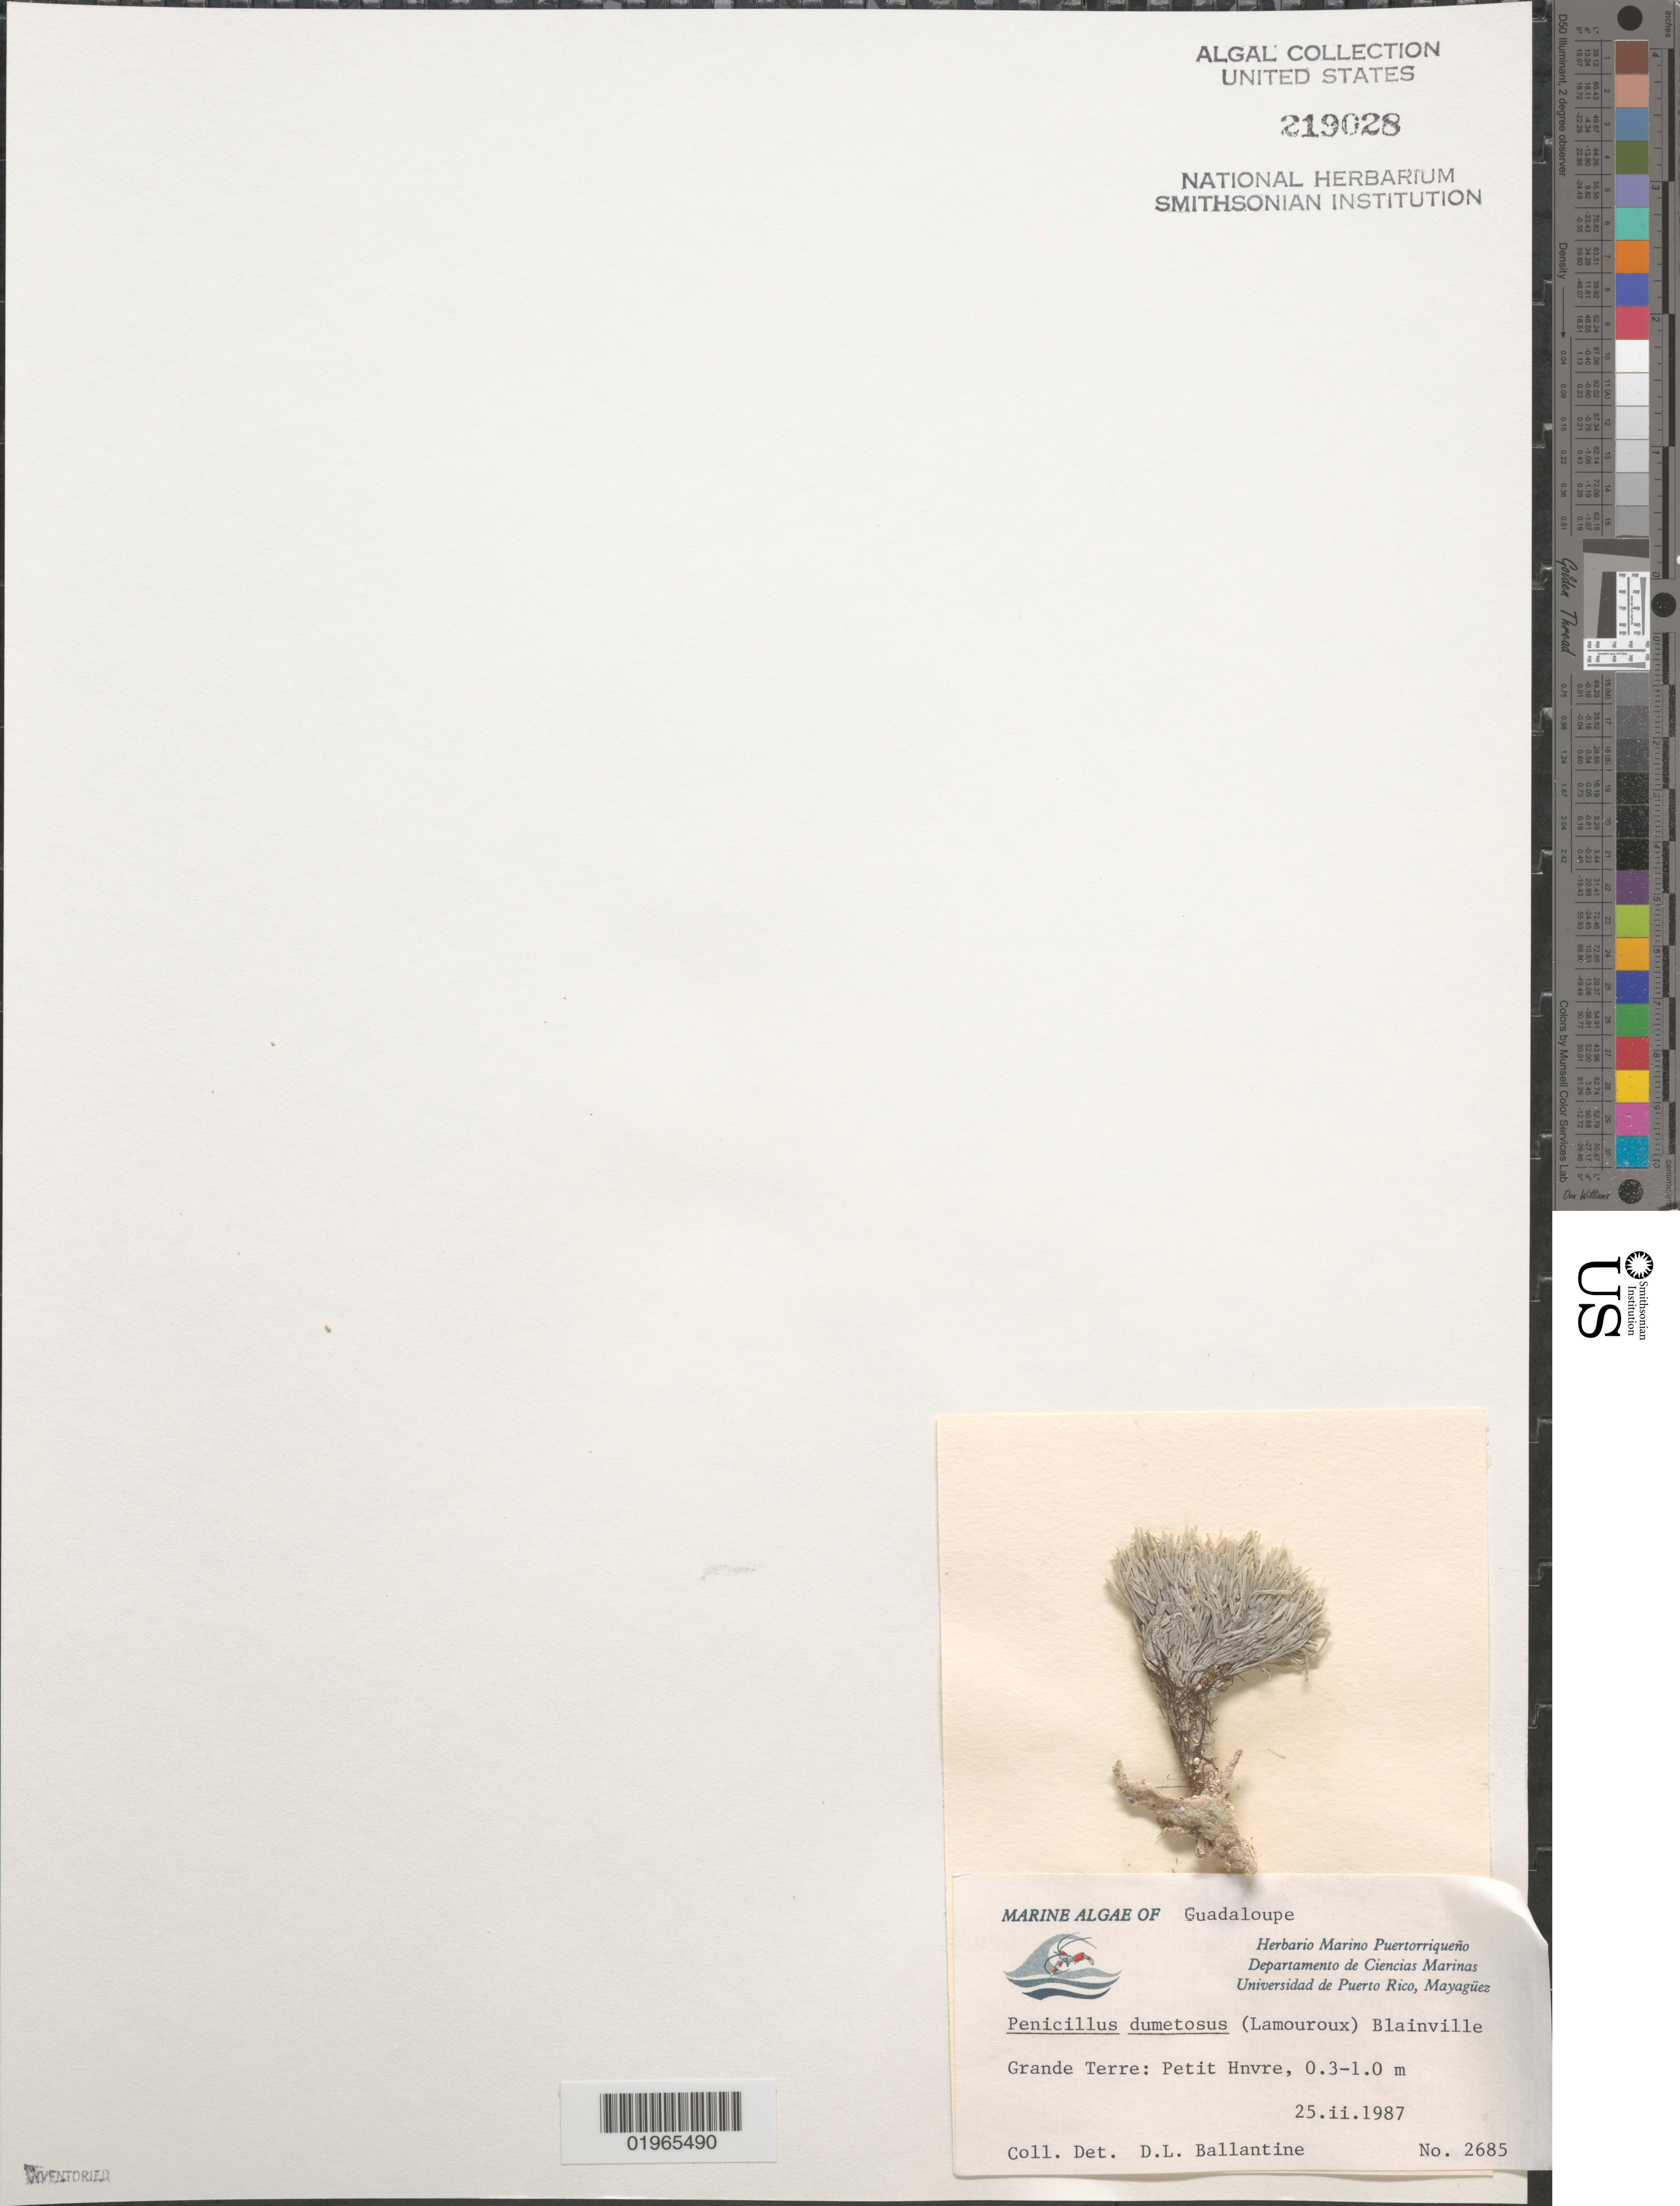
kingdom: Plantae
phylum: Chlorophyta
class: Ulvophyceae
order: Bryopsidales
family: Udoteaceae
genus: Penicillus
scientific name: Penicillus dumetosus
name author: (J.V.Lamouroux) Blainville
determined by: Ballantine, D. L.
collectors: D.L. Ballantine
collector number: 2685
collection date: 1987-02-25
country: Guadeloupe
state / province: Grande Terre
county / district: Petit Havre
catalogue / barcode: US 219028